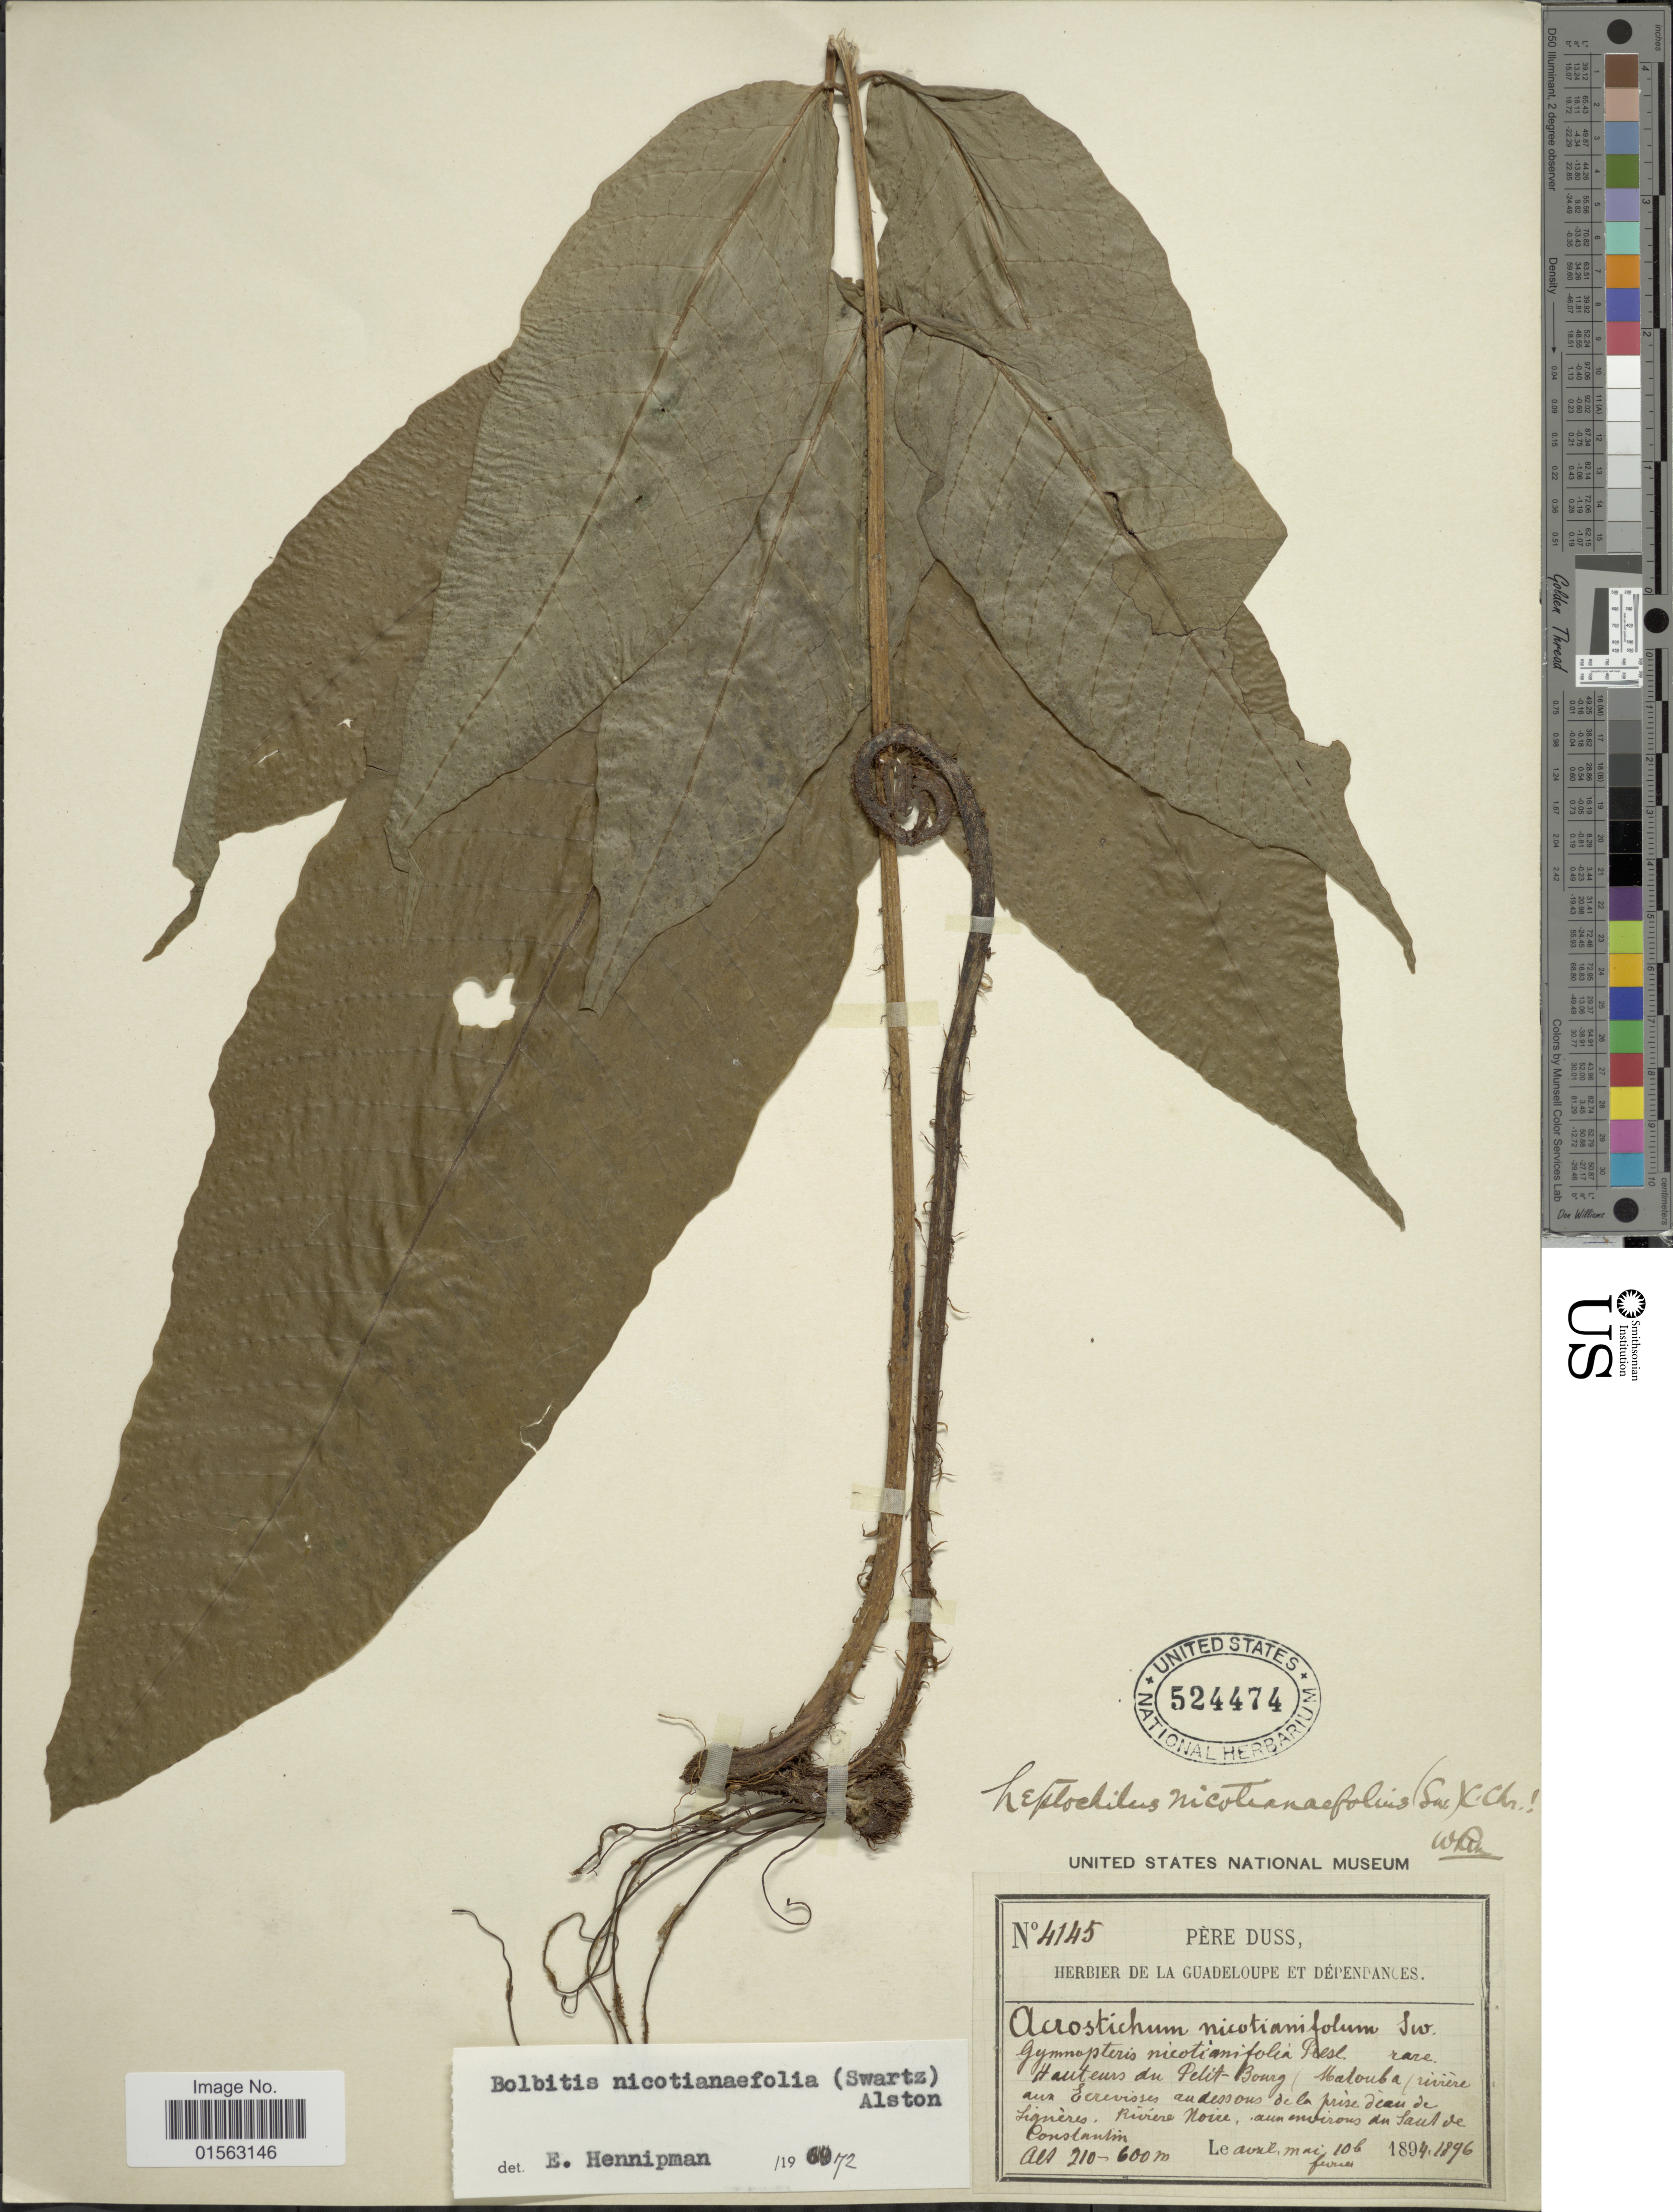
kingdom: Plantae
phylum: Tracheophyta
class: Polypodiopsida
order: Polypodiales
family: Dryopteridaceae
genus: Mickelia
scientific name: Mickelia nicotianifolia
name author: (Sw.) R.C. Moran et al.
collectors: Père Duss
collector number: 4145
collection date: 1894-04/1896-12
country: Guadeloupe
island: Leeward Is.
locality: Hauteurs du Petit-Bourg, (Matouba) Rivière aux Écrevisses au dessous de la prise d'eau de Ligueres, Riviere Noire, aux environs au Saut de Constantin.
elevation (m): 210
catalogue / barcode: US 524474